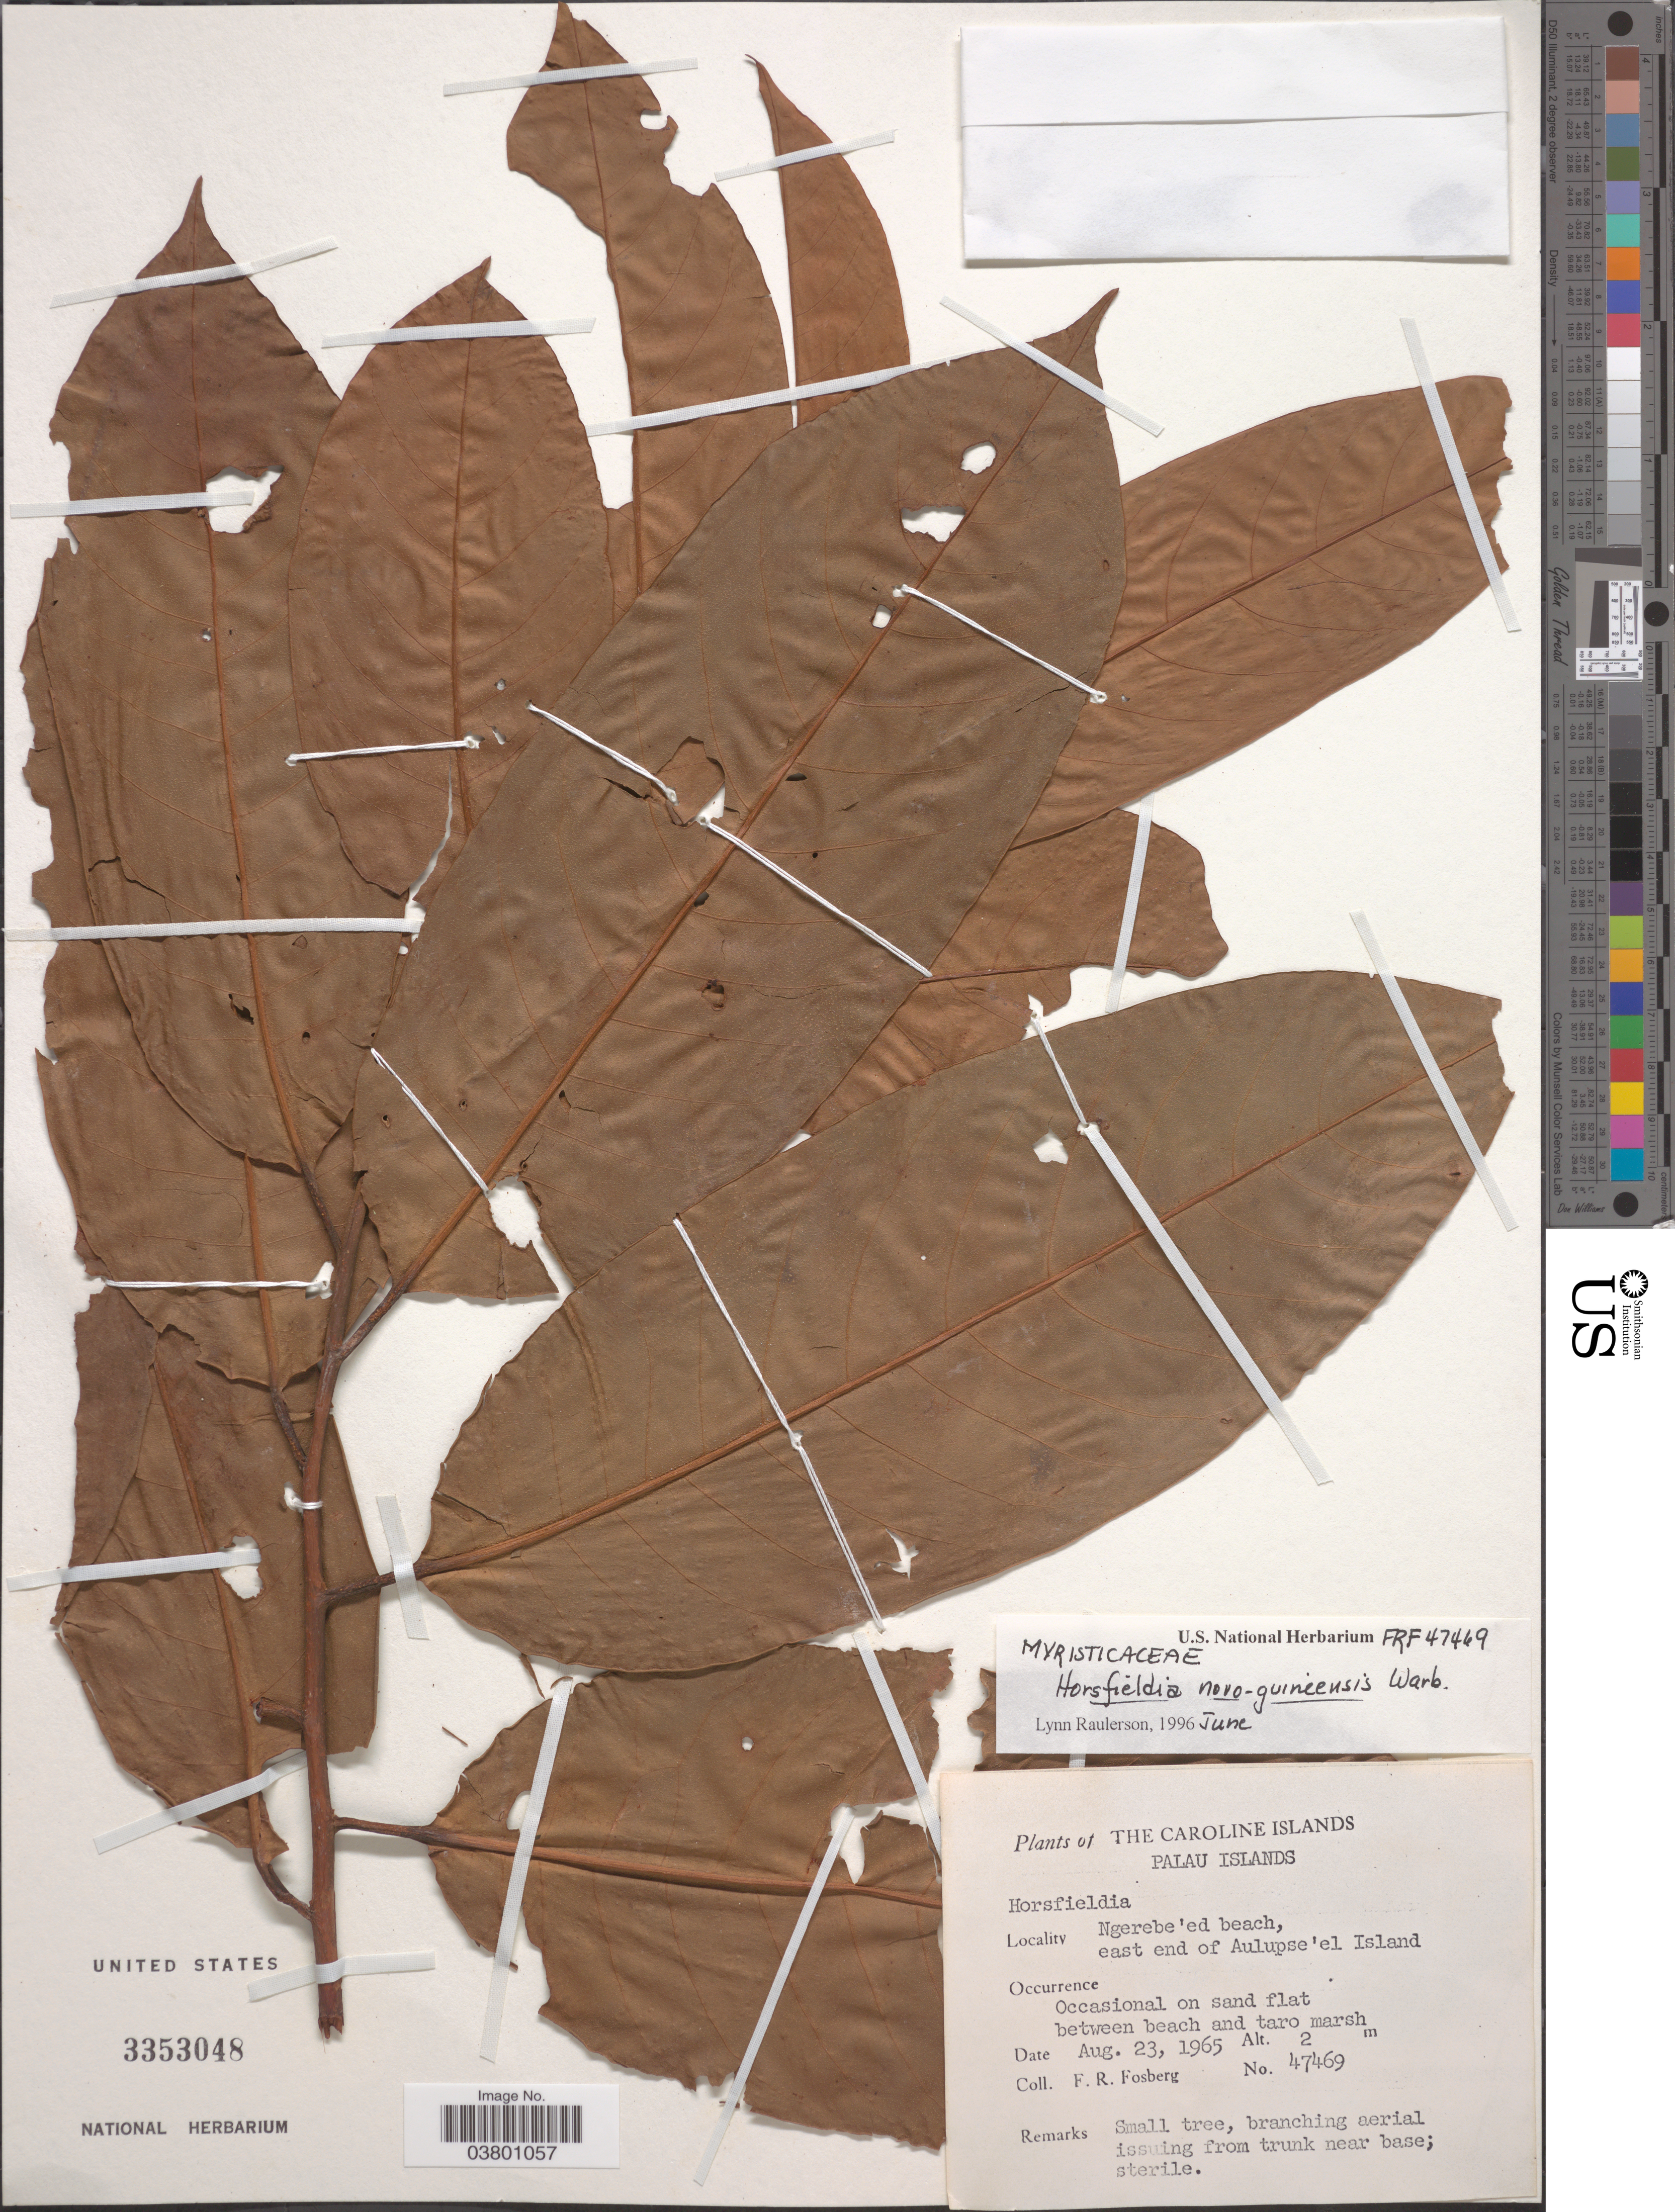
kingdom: Plantae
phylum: Tracheophyta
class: Magnoliopsida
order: Magnoliales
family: Myristicaceae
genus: Horsfieldia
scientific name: Horsfieldia novoguineensis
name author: Warb.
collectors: F. R. Fosberg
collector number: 47469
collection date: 1965-08-23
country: Palau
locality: The Caroline Islands. Palau Islands. Ngerebe'ed beach, east end of Aulupse'el Island.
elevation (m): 2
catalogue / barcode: US 3353048